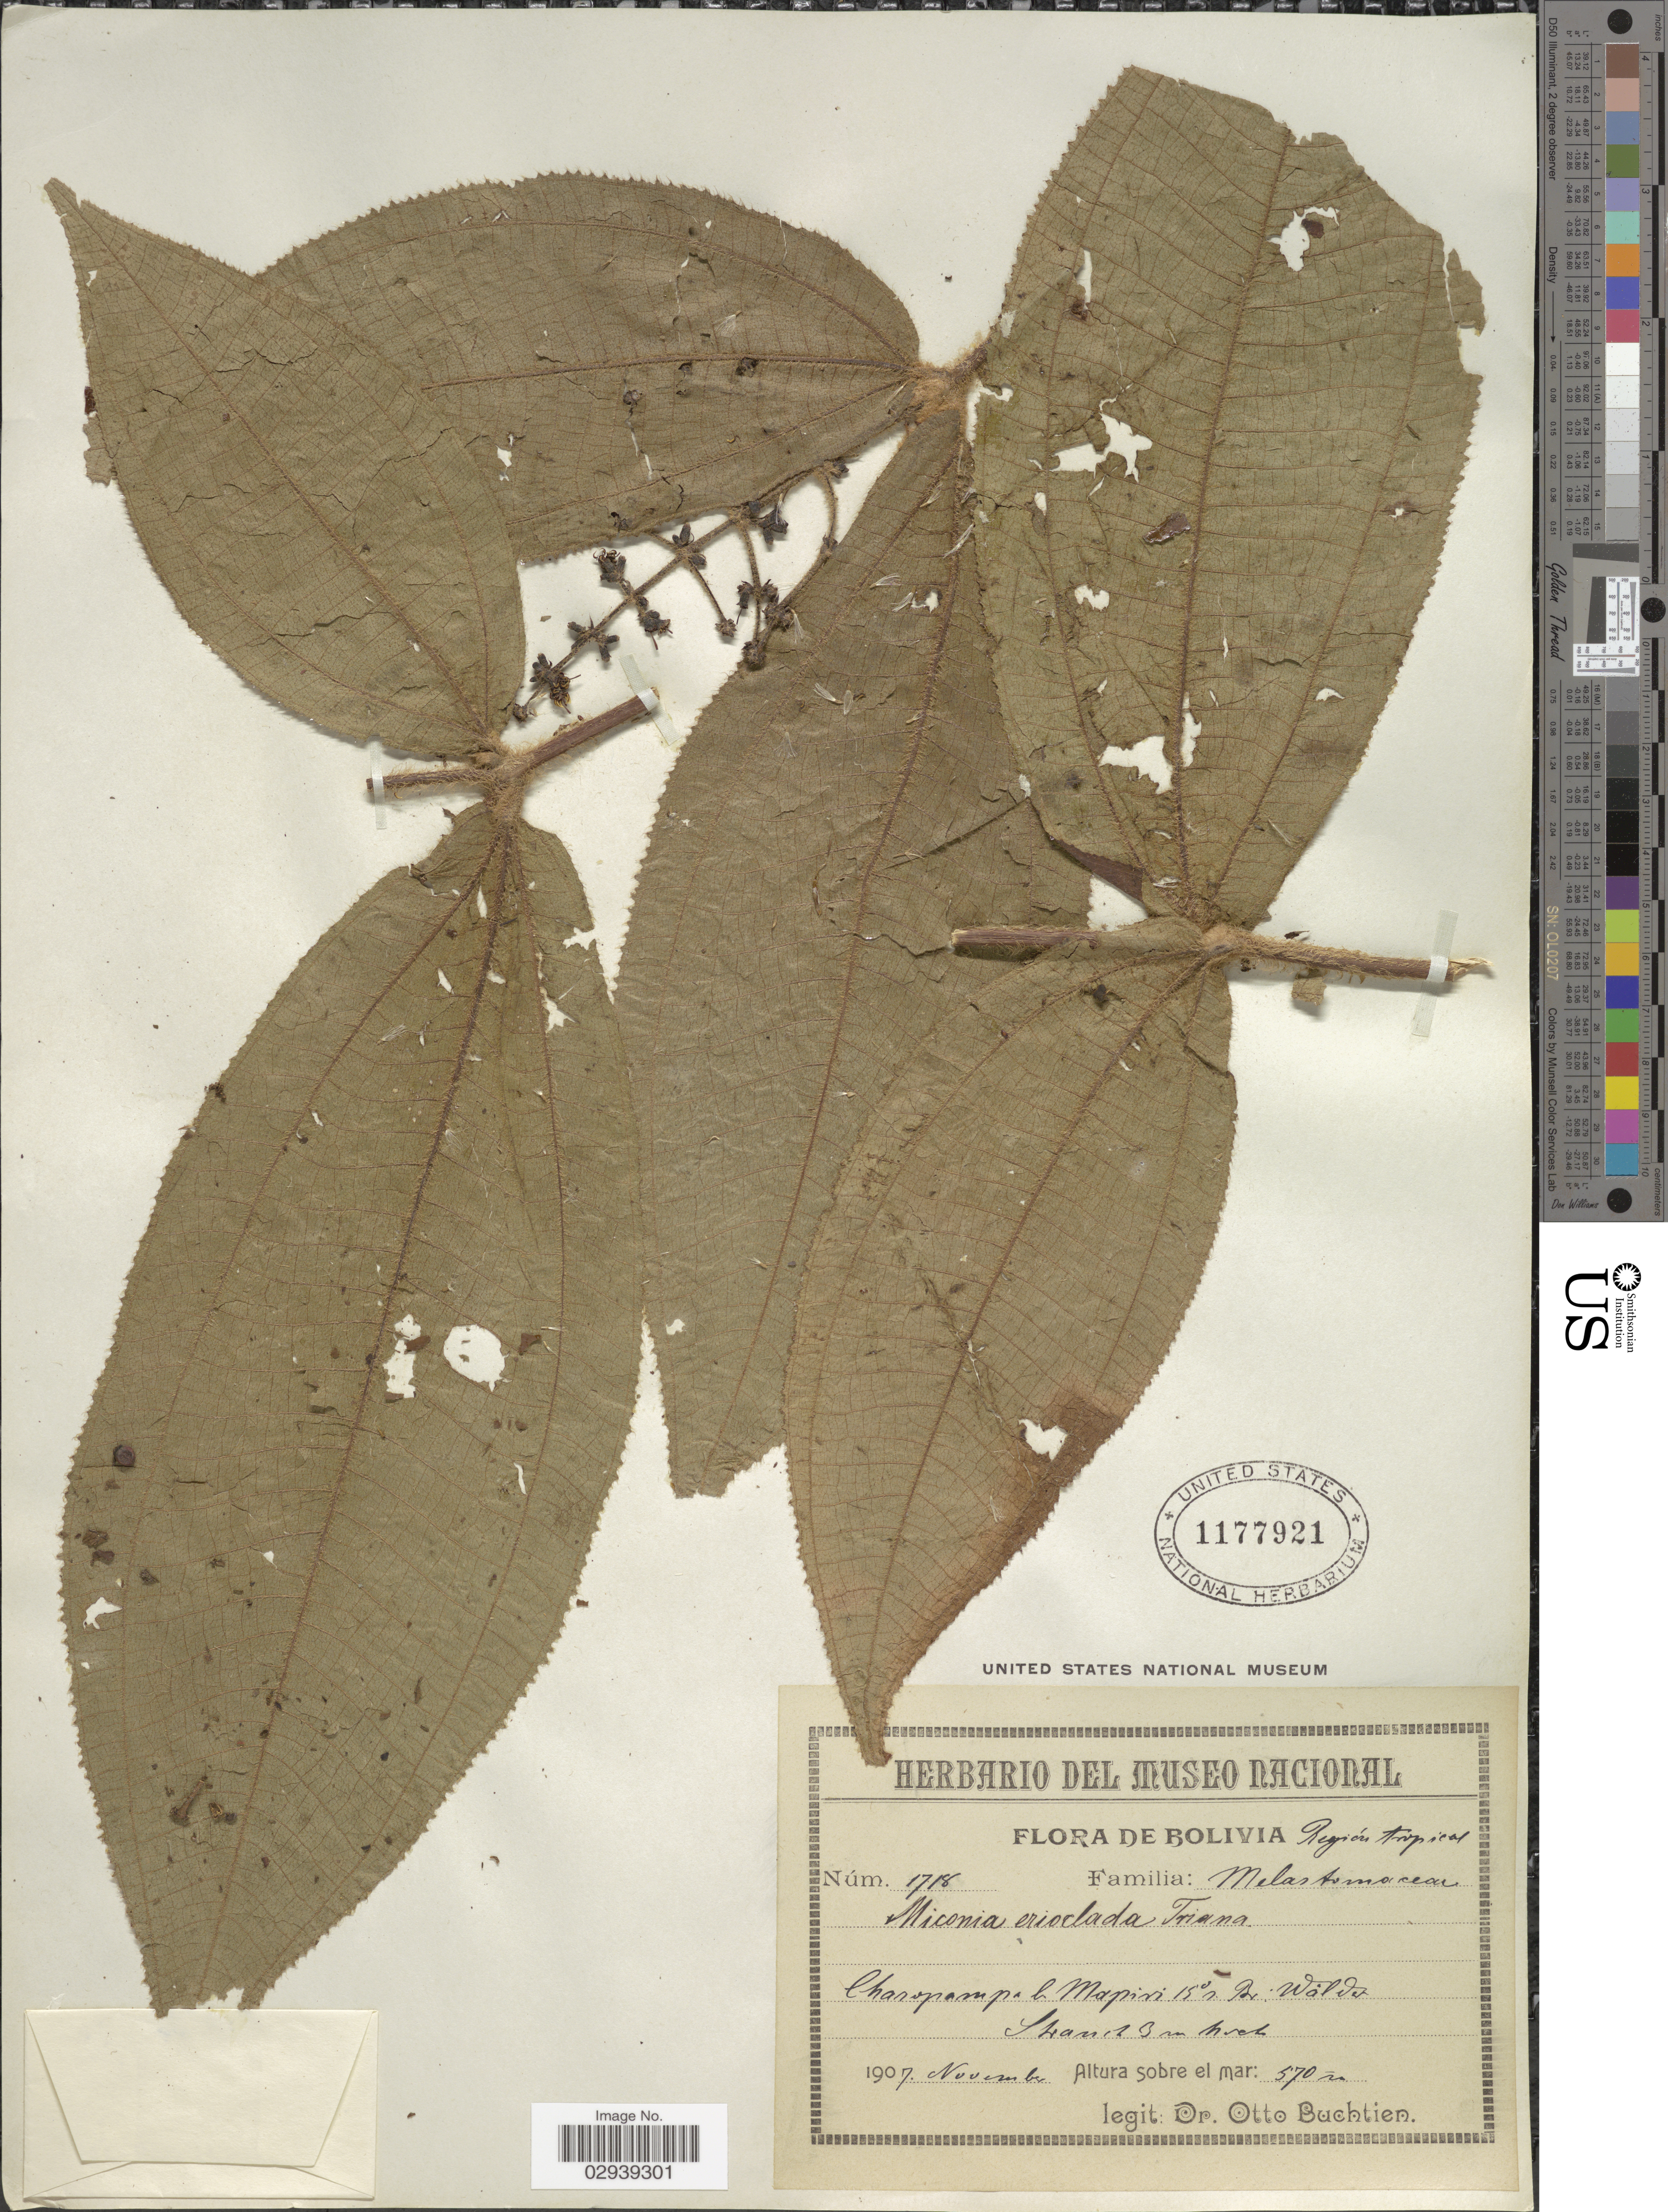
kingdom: Plantae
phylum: Tracheophyta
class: Magnoliopsida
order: Myrtales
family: Melastomataceae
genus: Miconia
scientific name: Miconia erioclada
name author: Triana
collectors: O. Buchtien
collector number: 1718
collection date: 1907-11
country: Bolivia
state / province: La Paz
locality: Charopampa b Mapiri 15° s. Br.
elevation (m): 570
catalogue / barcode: US 1177921